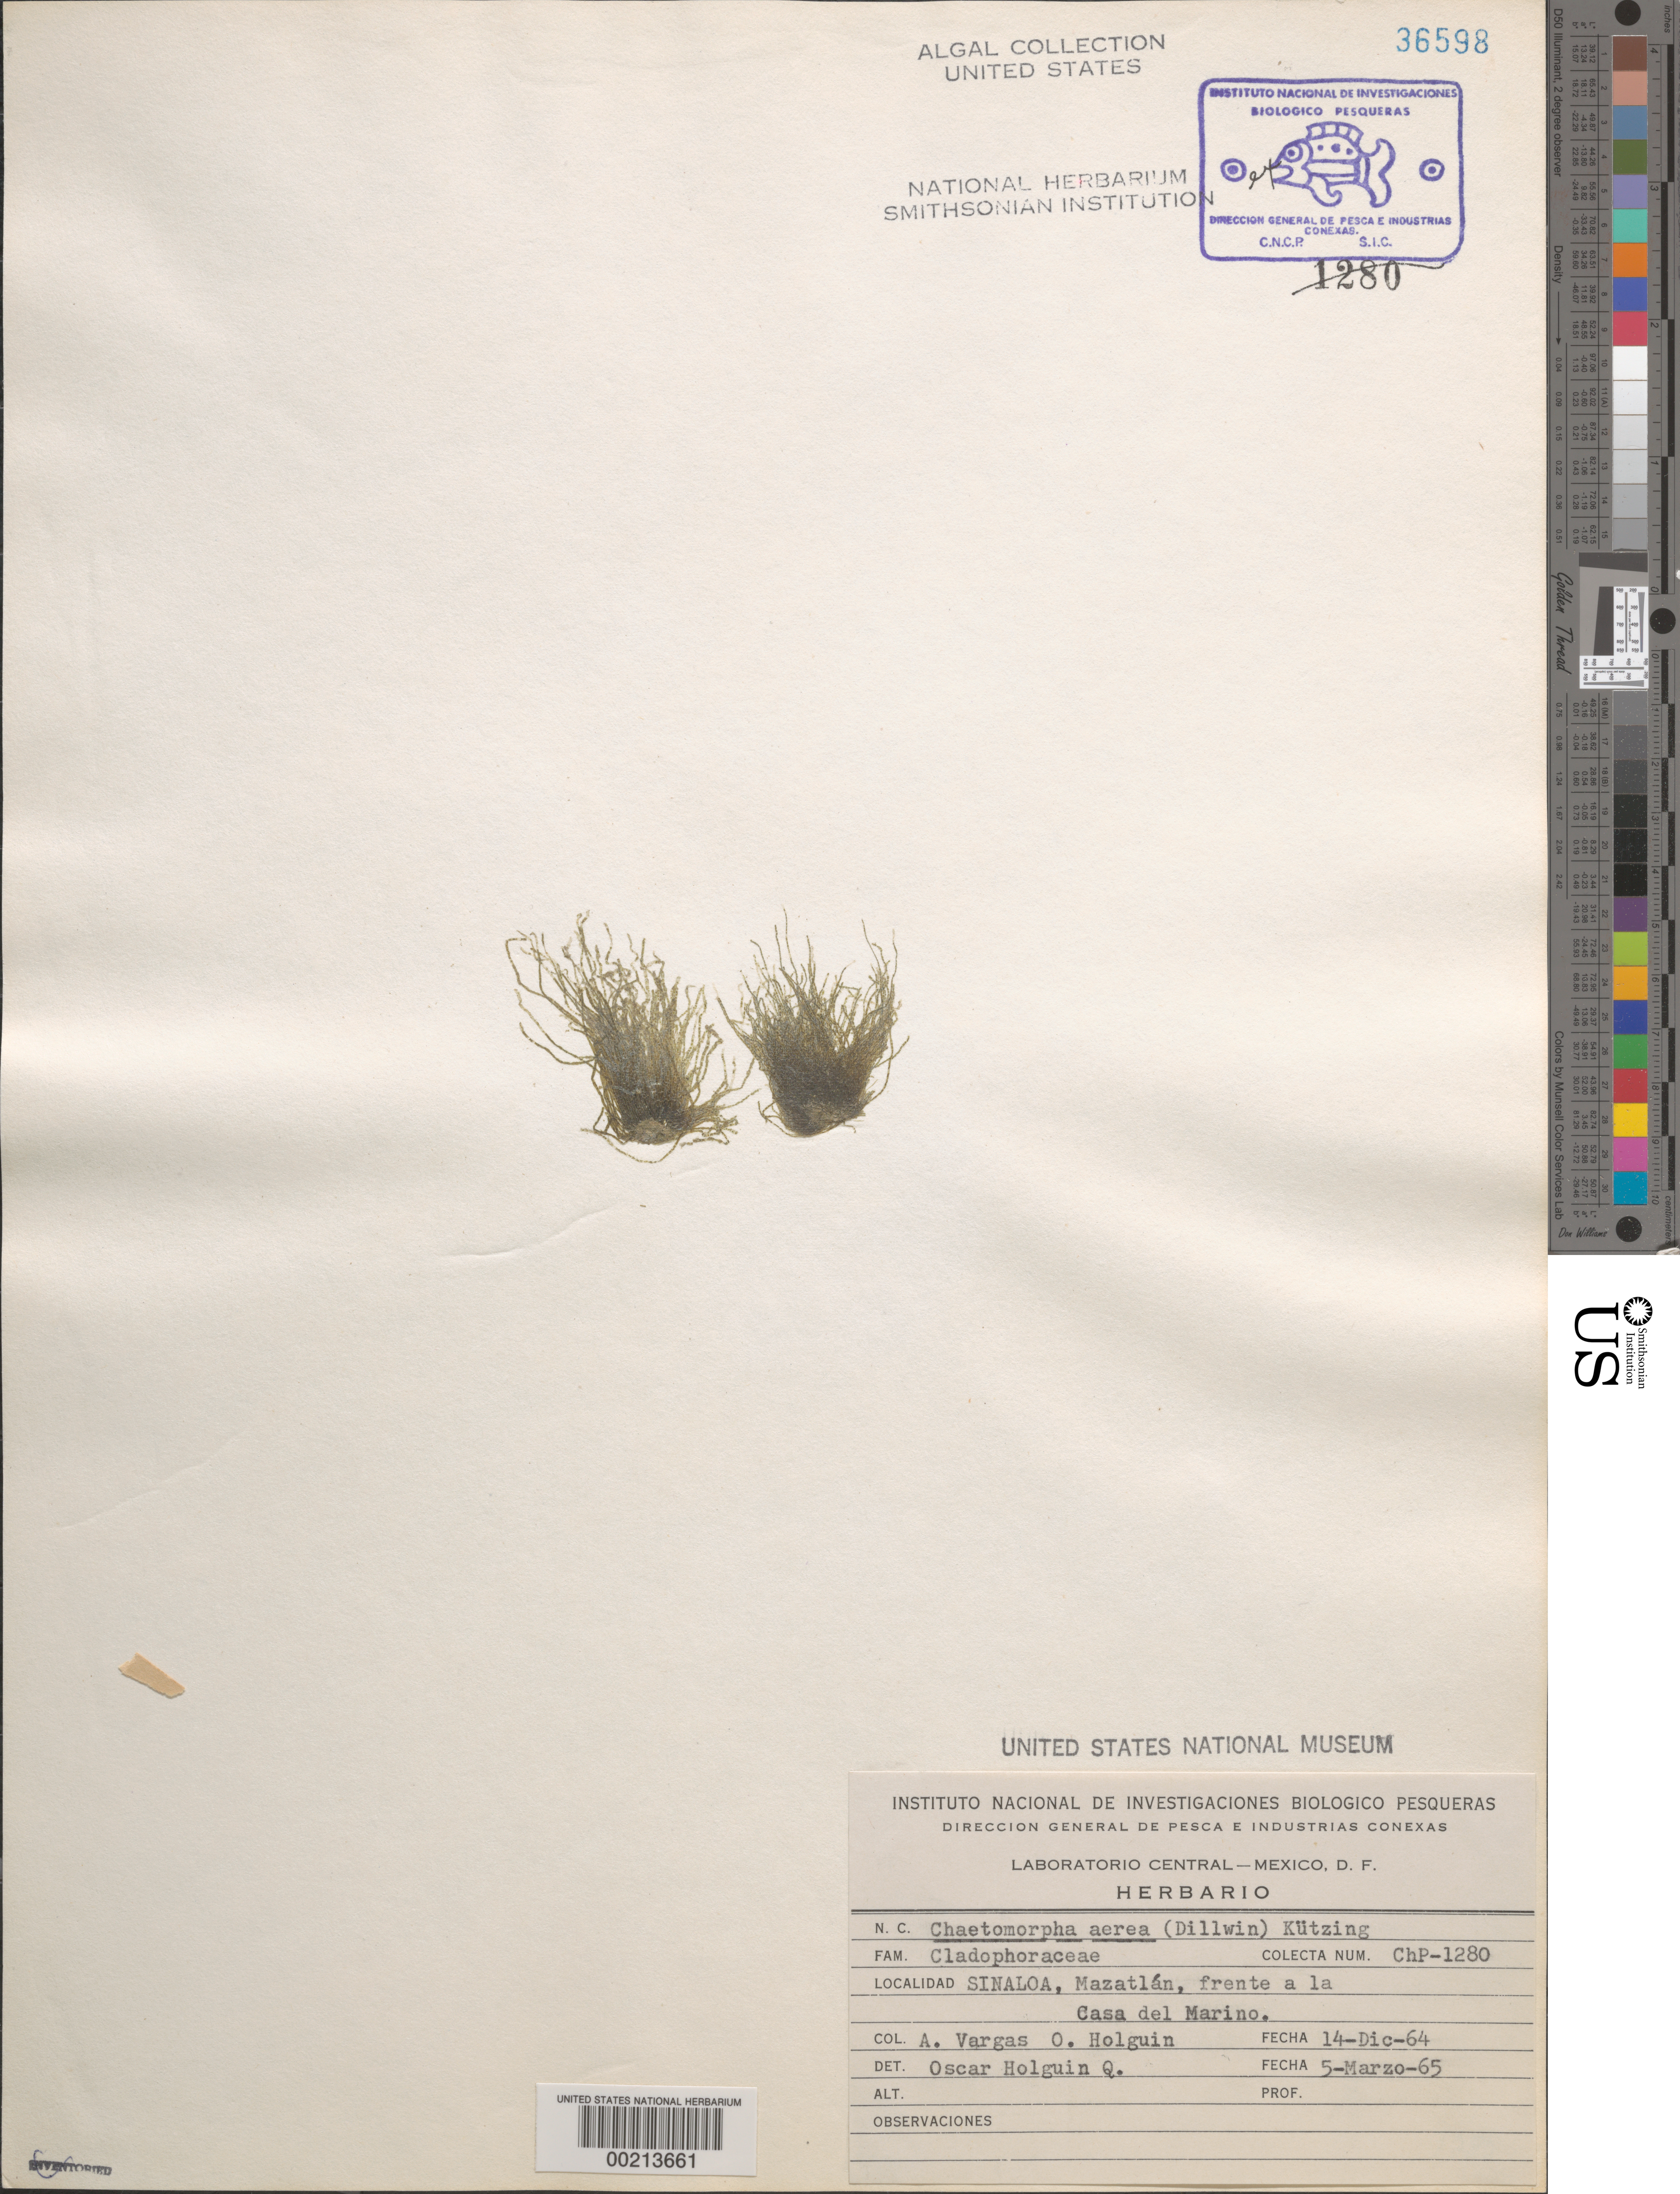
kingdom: Plantae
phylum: Chlorophyta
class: Ulvophyceae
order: Cladophorales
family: Cladophoraceae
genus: Chaetomorpha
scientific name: Chaetomorpha aerea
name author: (Dillwyn) Kütz.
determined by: Holguin Q., O.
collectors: A. Vargas N. & O. Holguin Q.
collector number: Chp-1280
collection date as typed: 14 Dec 1964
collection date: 1964-12-14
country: Mexico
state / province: Sinaloa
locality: Mazatlan, casa del marino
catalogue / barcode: US 36598